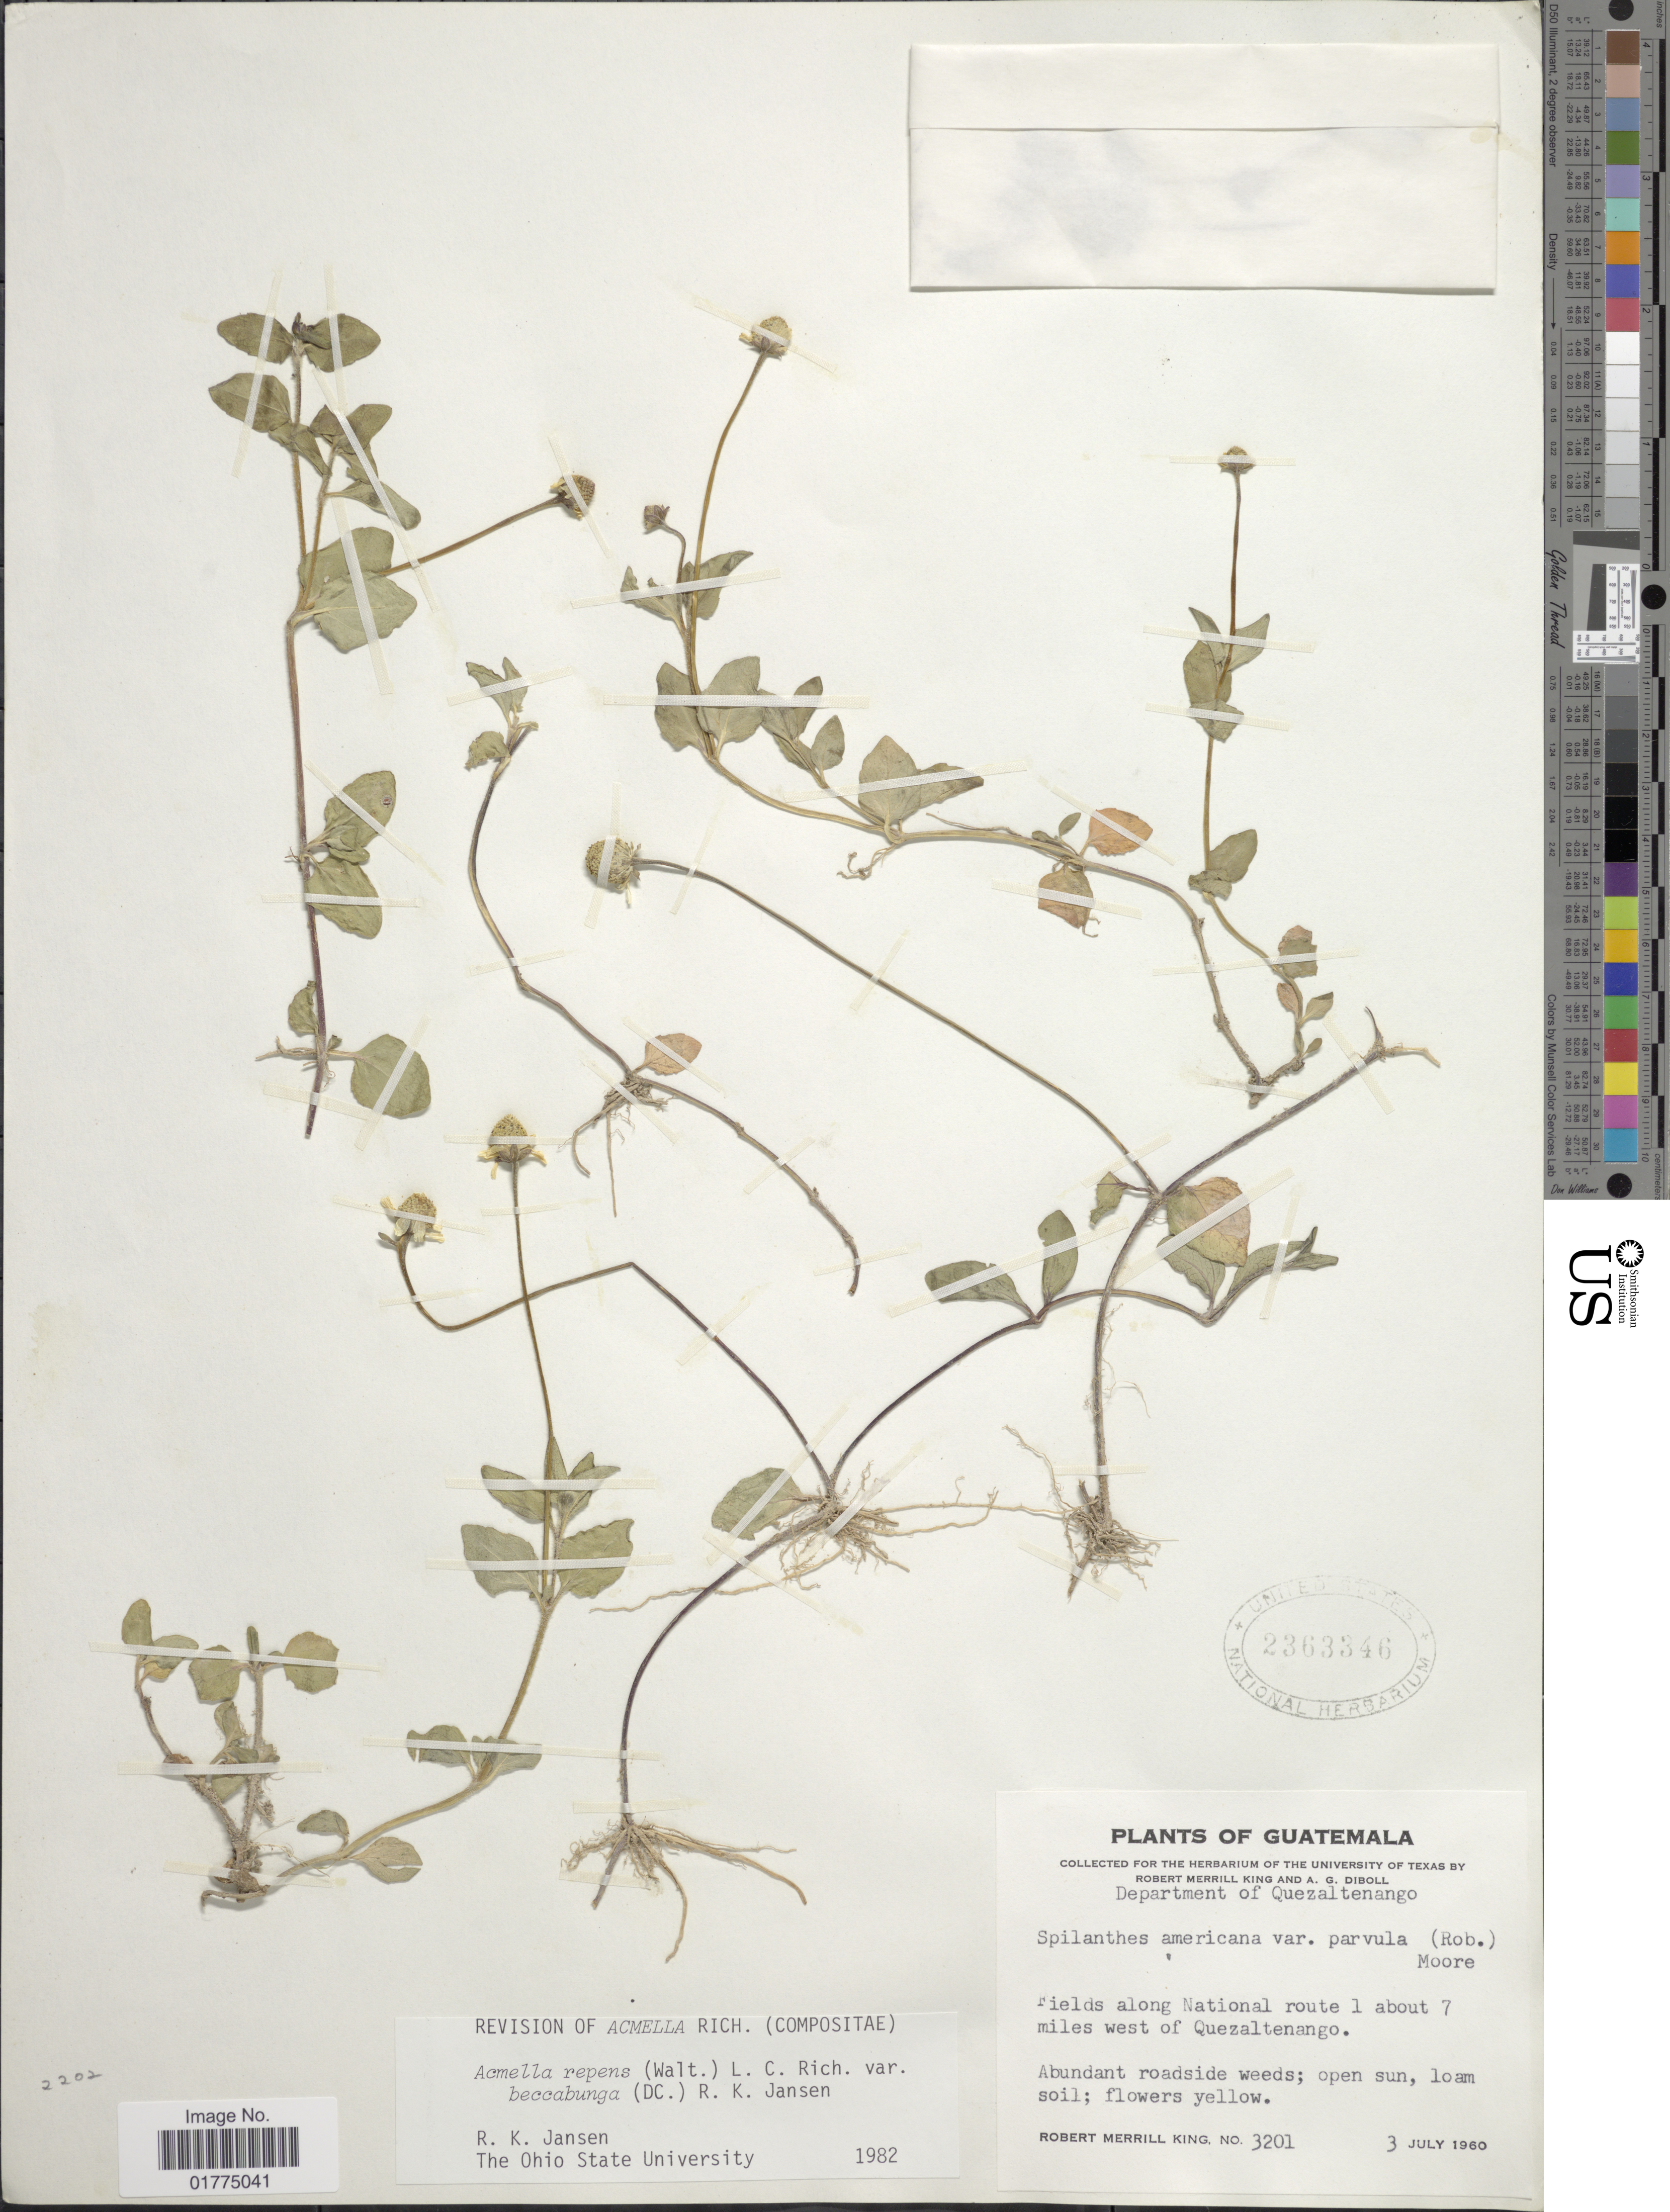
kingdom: Plantae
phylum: Tracheophyta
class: Magnoliopsida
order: Asterales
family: Asteraceae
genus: Acmella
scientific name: Acmella repens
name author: (Walter) Rich.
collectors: R. M. King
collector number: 3201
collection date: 1960-07-03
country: Guatemala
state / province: Quetzaltenango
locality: Department of Quezaltenango. Fields along National route 1 about 7 miles west of Quezaltenango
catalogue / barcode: US 2363346